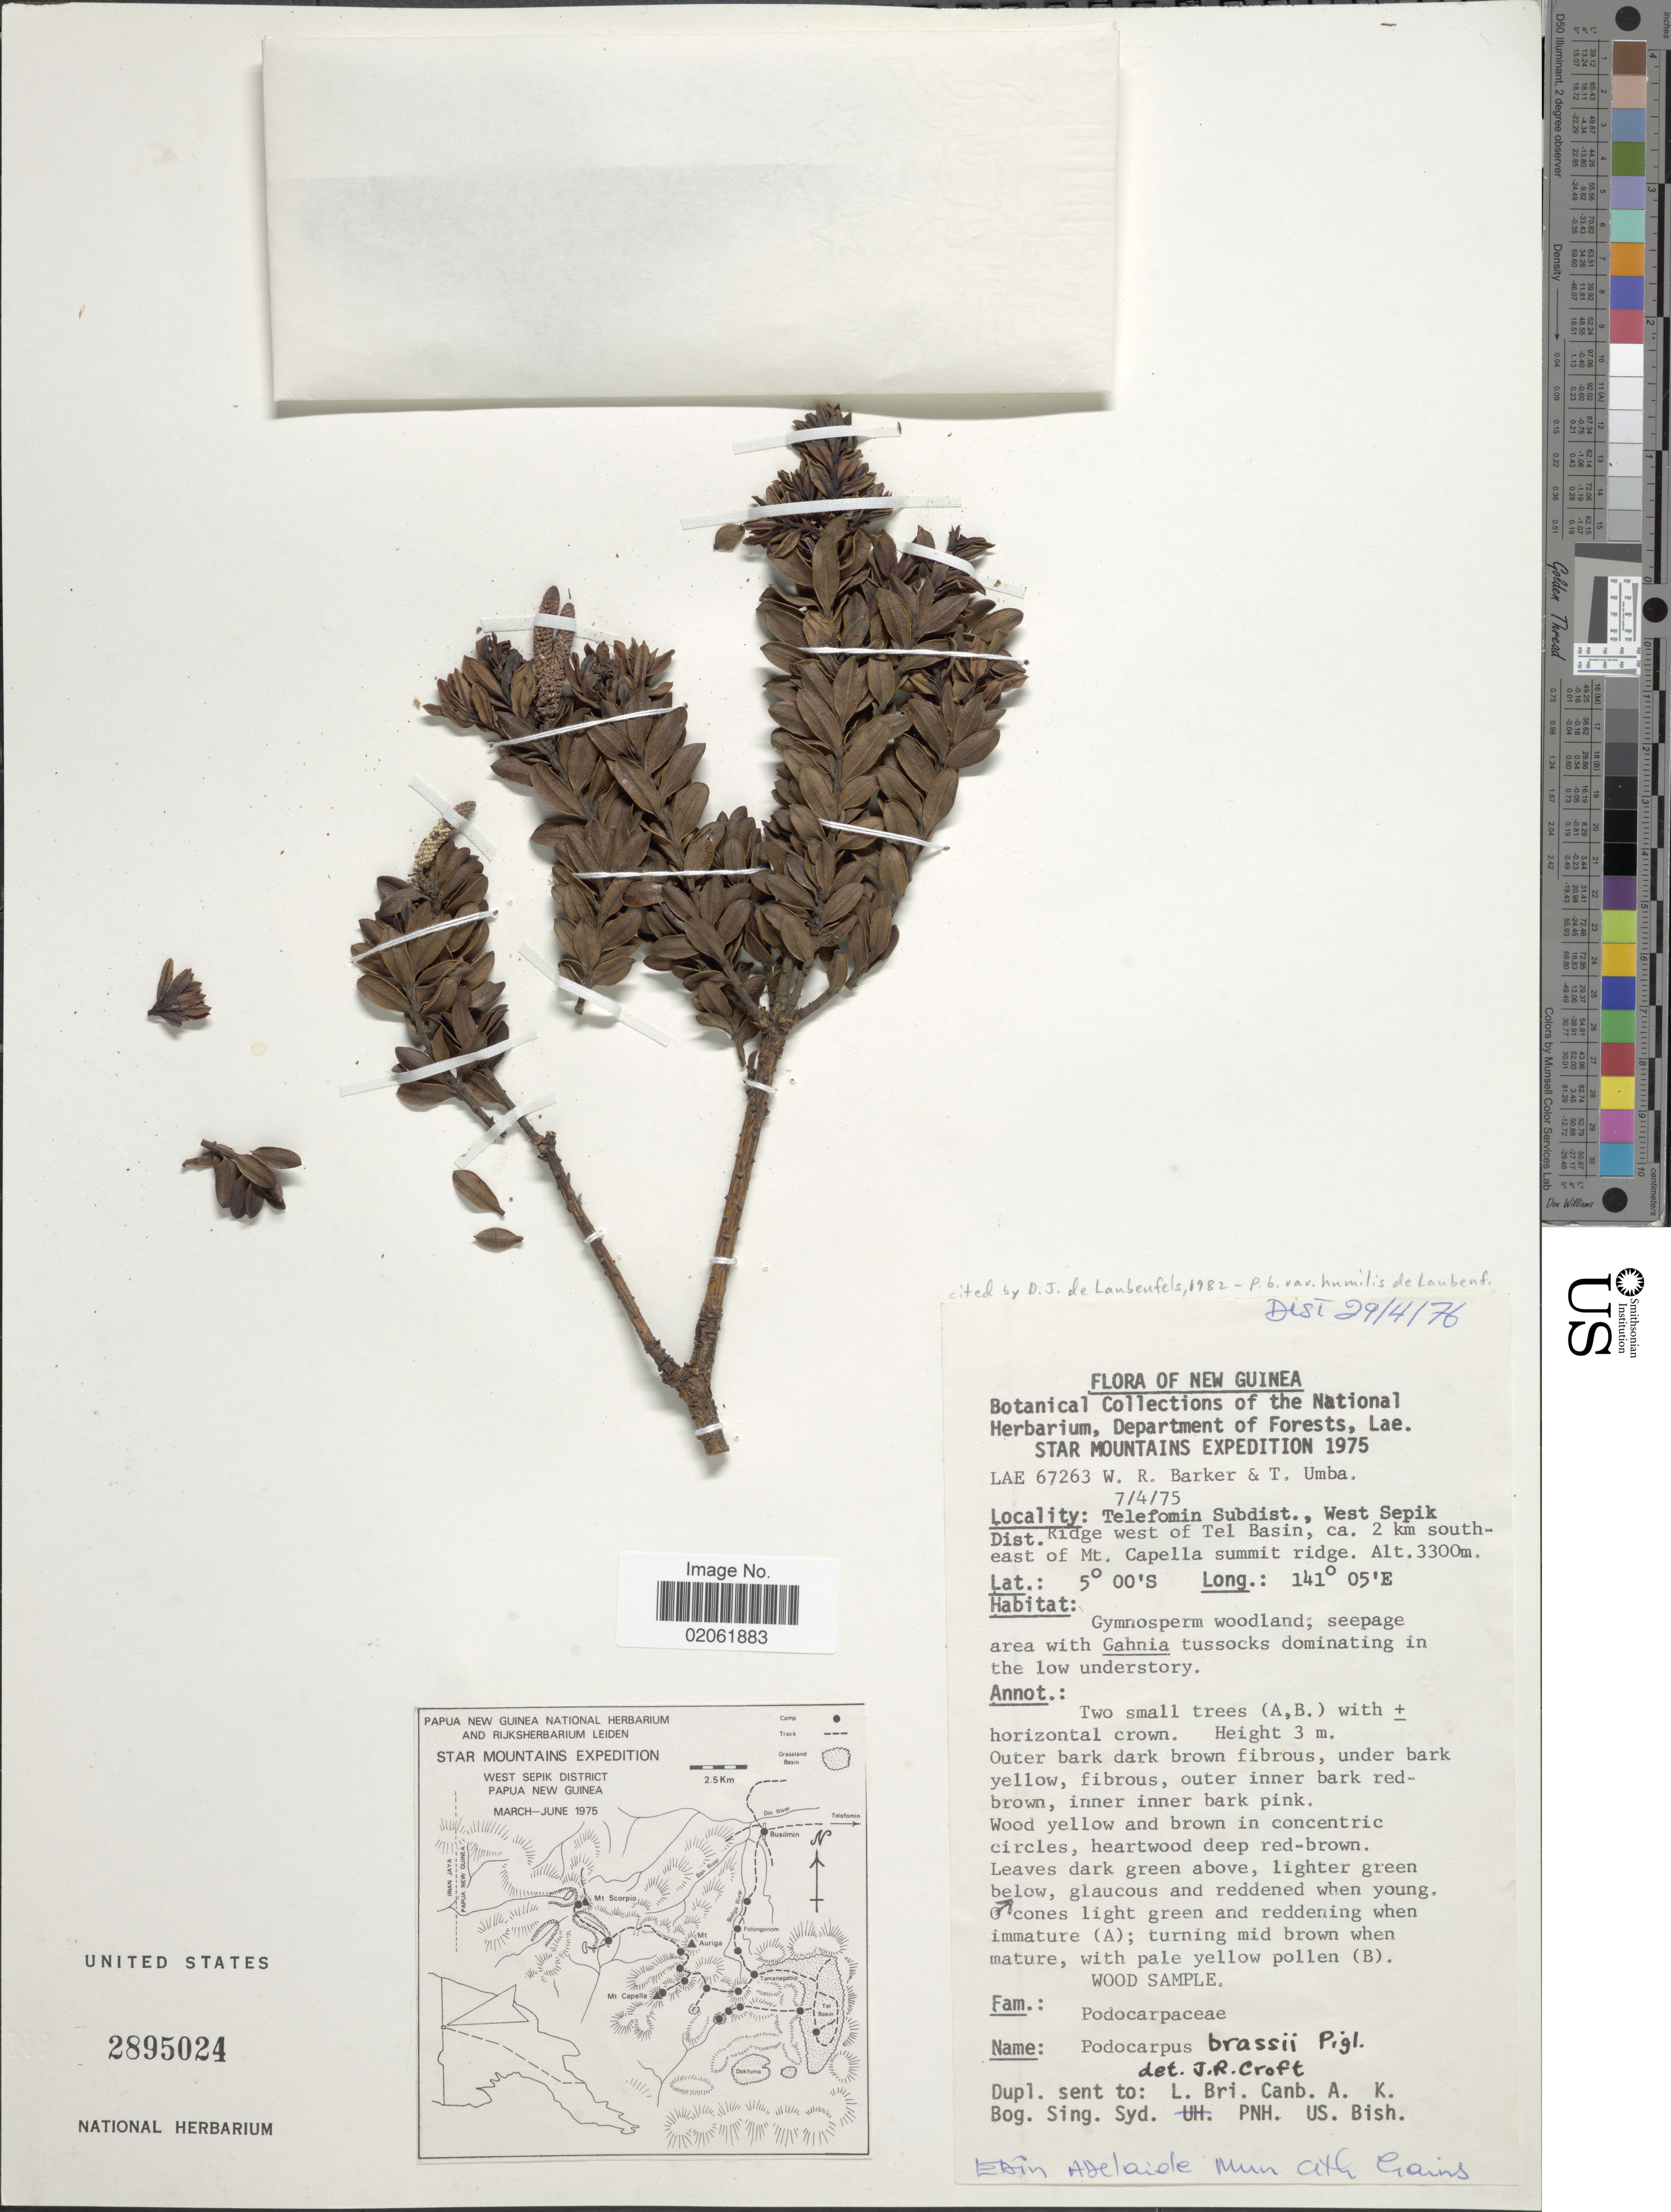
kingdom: Plantae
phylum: Tracheophyta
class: Pinopsida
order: Pinales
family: Podocarpaceae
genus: Podocarpus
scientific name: Podocarpus brassii var. humilis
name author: de Laub.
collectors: W. R. Barker & T. Umba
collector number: LAE67263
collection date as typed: Transcribed d/m/y: 7/4/75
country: Papua New Guinea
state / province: Sandaun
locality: Telefomin Subdist, West Sepik Dist.Ridge west of Tel Basin, ca. 2 km south-east of Mt. Capella summit ridge.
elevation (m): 3300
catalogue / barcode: US 2895024